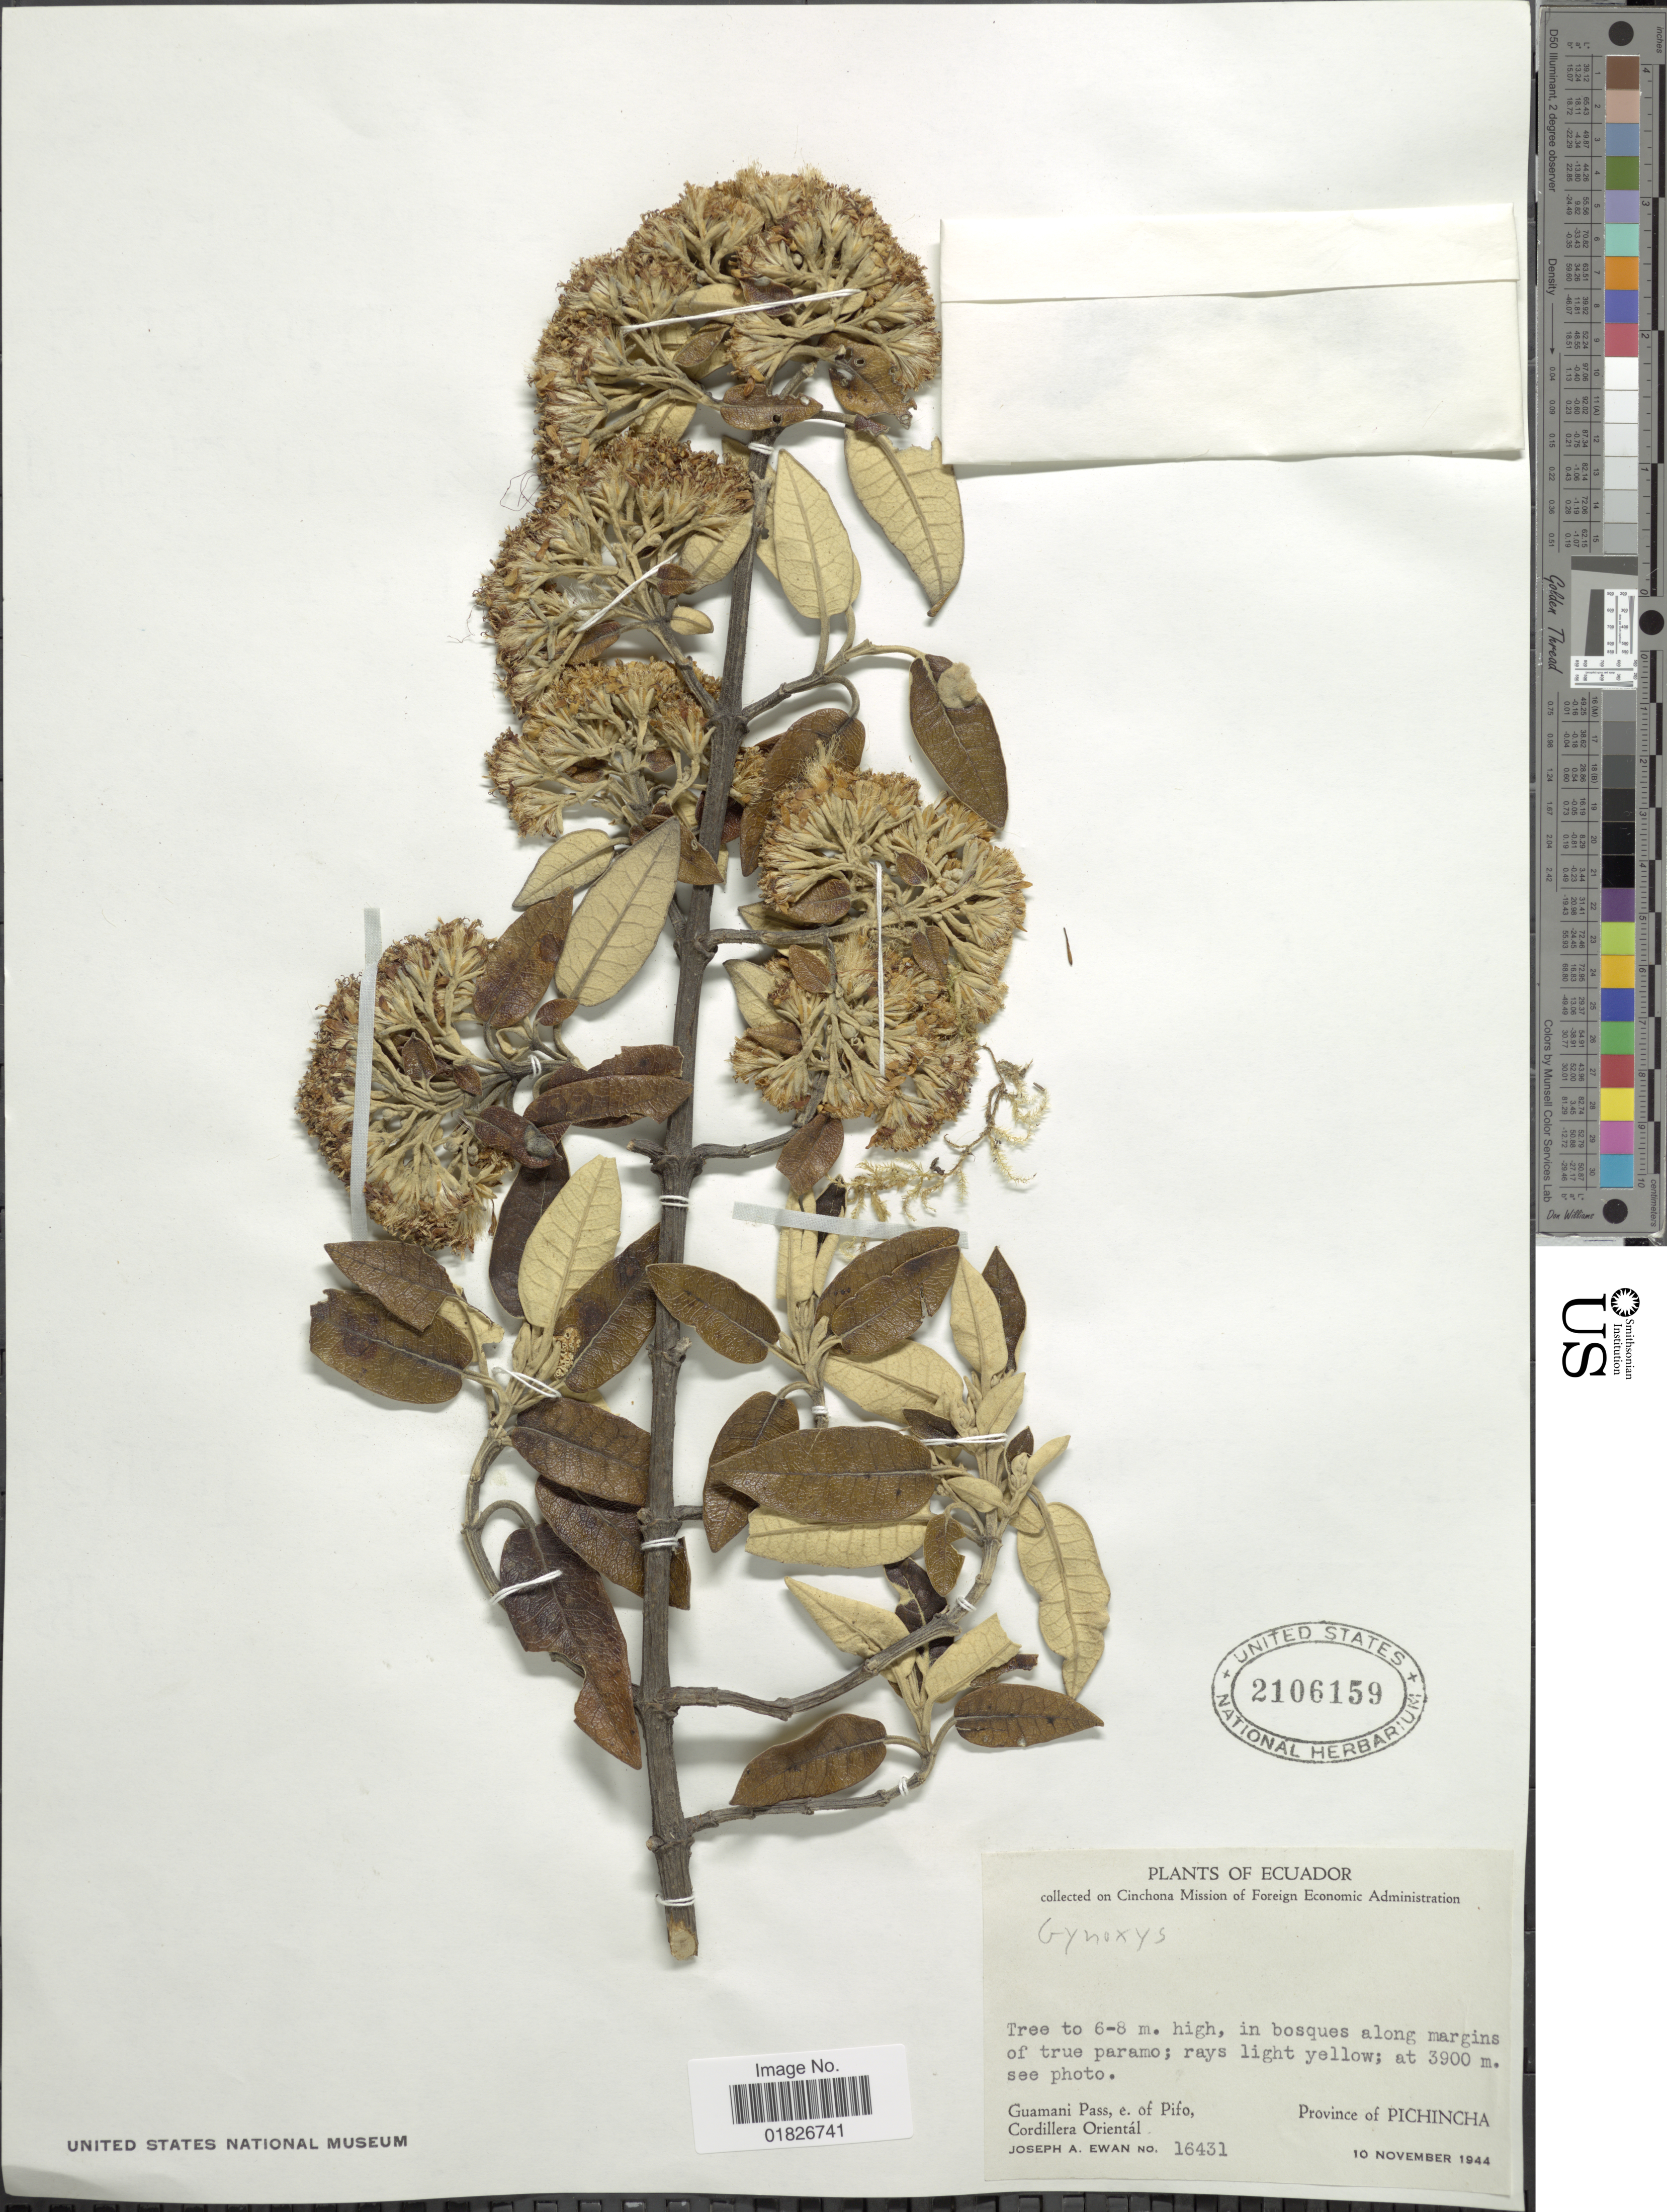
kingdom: Plantae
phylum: Tracheophyta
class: Magnoliopsida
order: Asterales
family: Asteraceae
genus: Gynoxys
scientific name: Gynoxys sp.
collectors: J. A. Ewan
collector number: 16431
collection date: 1944-11-10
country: Ecuador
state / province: Pichincha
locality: Guamani Pass, e. of Pifo, Cordillera Oriental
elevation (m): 3900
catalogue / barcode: US 2106159